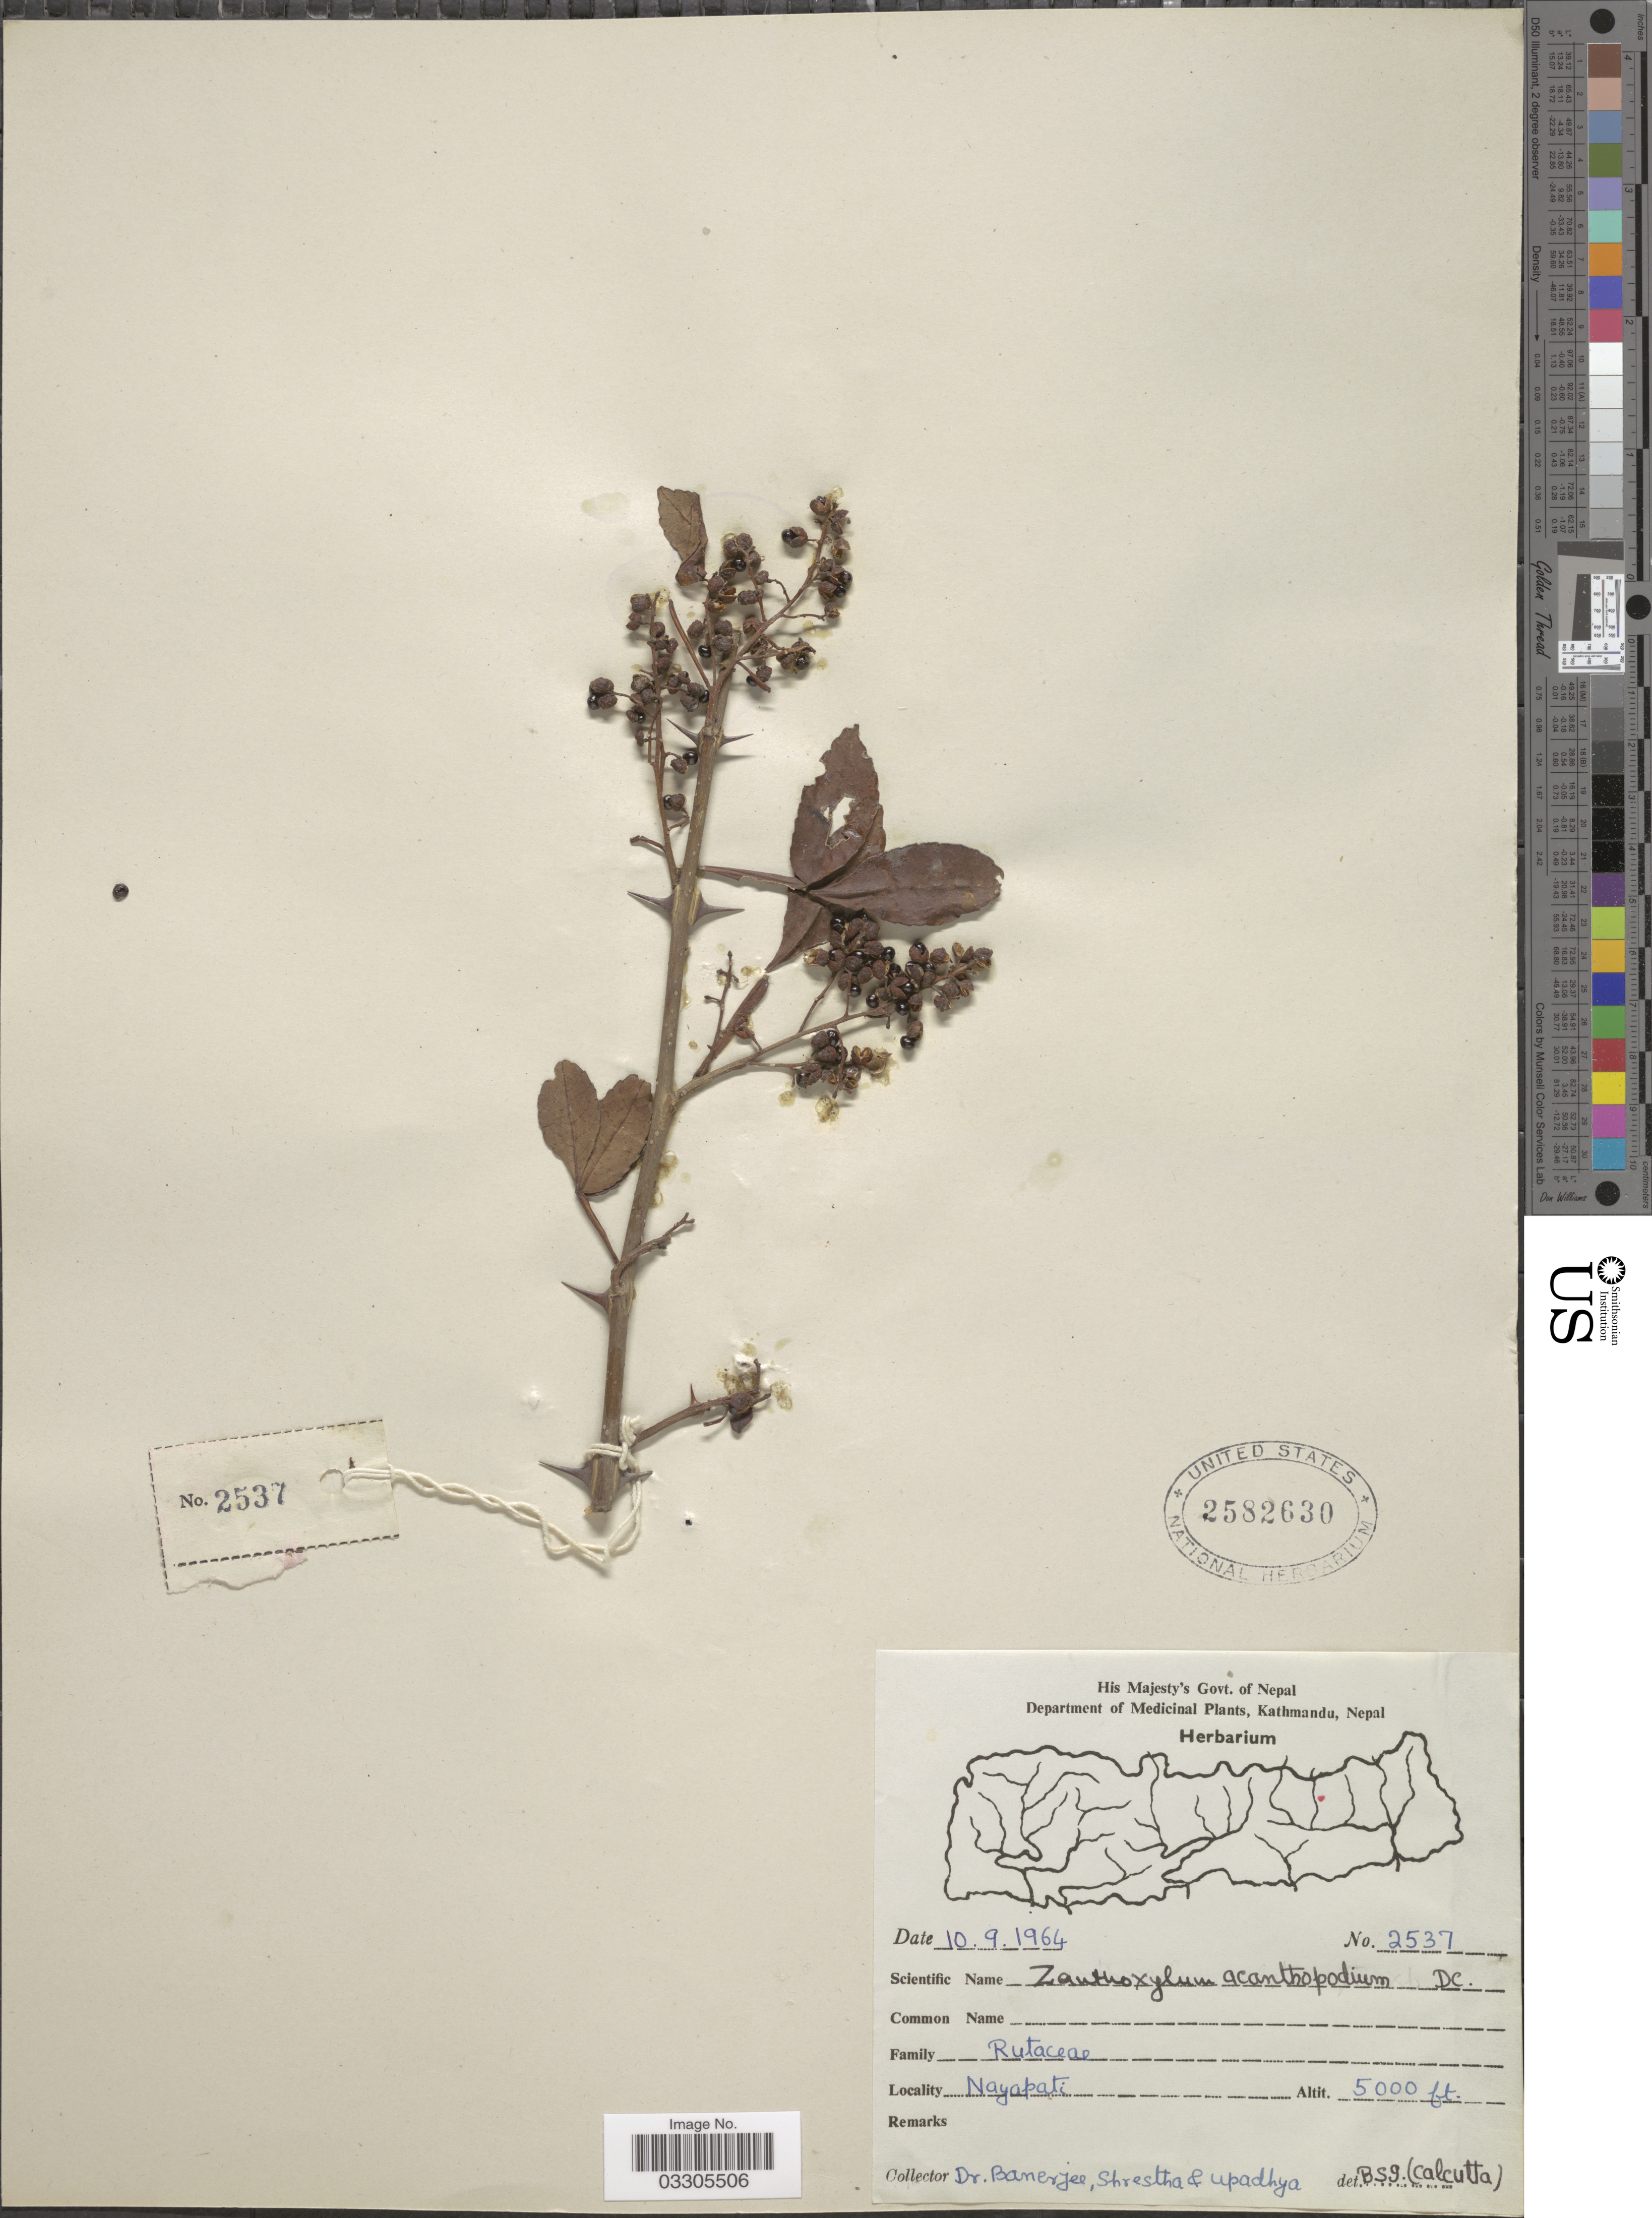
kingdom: Plantae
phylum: Tracheophyta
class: Magnoliopsida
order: Sapindales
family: Rutaceae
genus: Zanthoxylum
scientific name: Zanthoxylum acanthopodium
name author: DC.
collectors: -. Banerjee, -. Shrestha & Upadhya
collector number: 2537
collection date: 1964-09-10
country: Nepal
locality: Nayapati.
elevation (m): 1524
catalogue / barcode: US 2582630